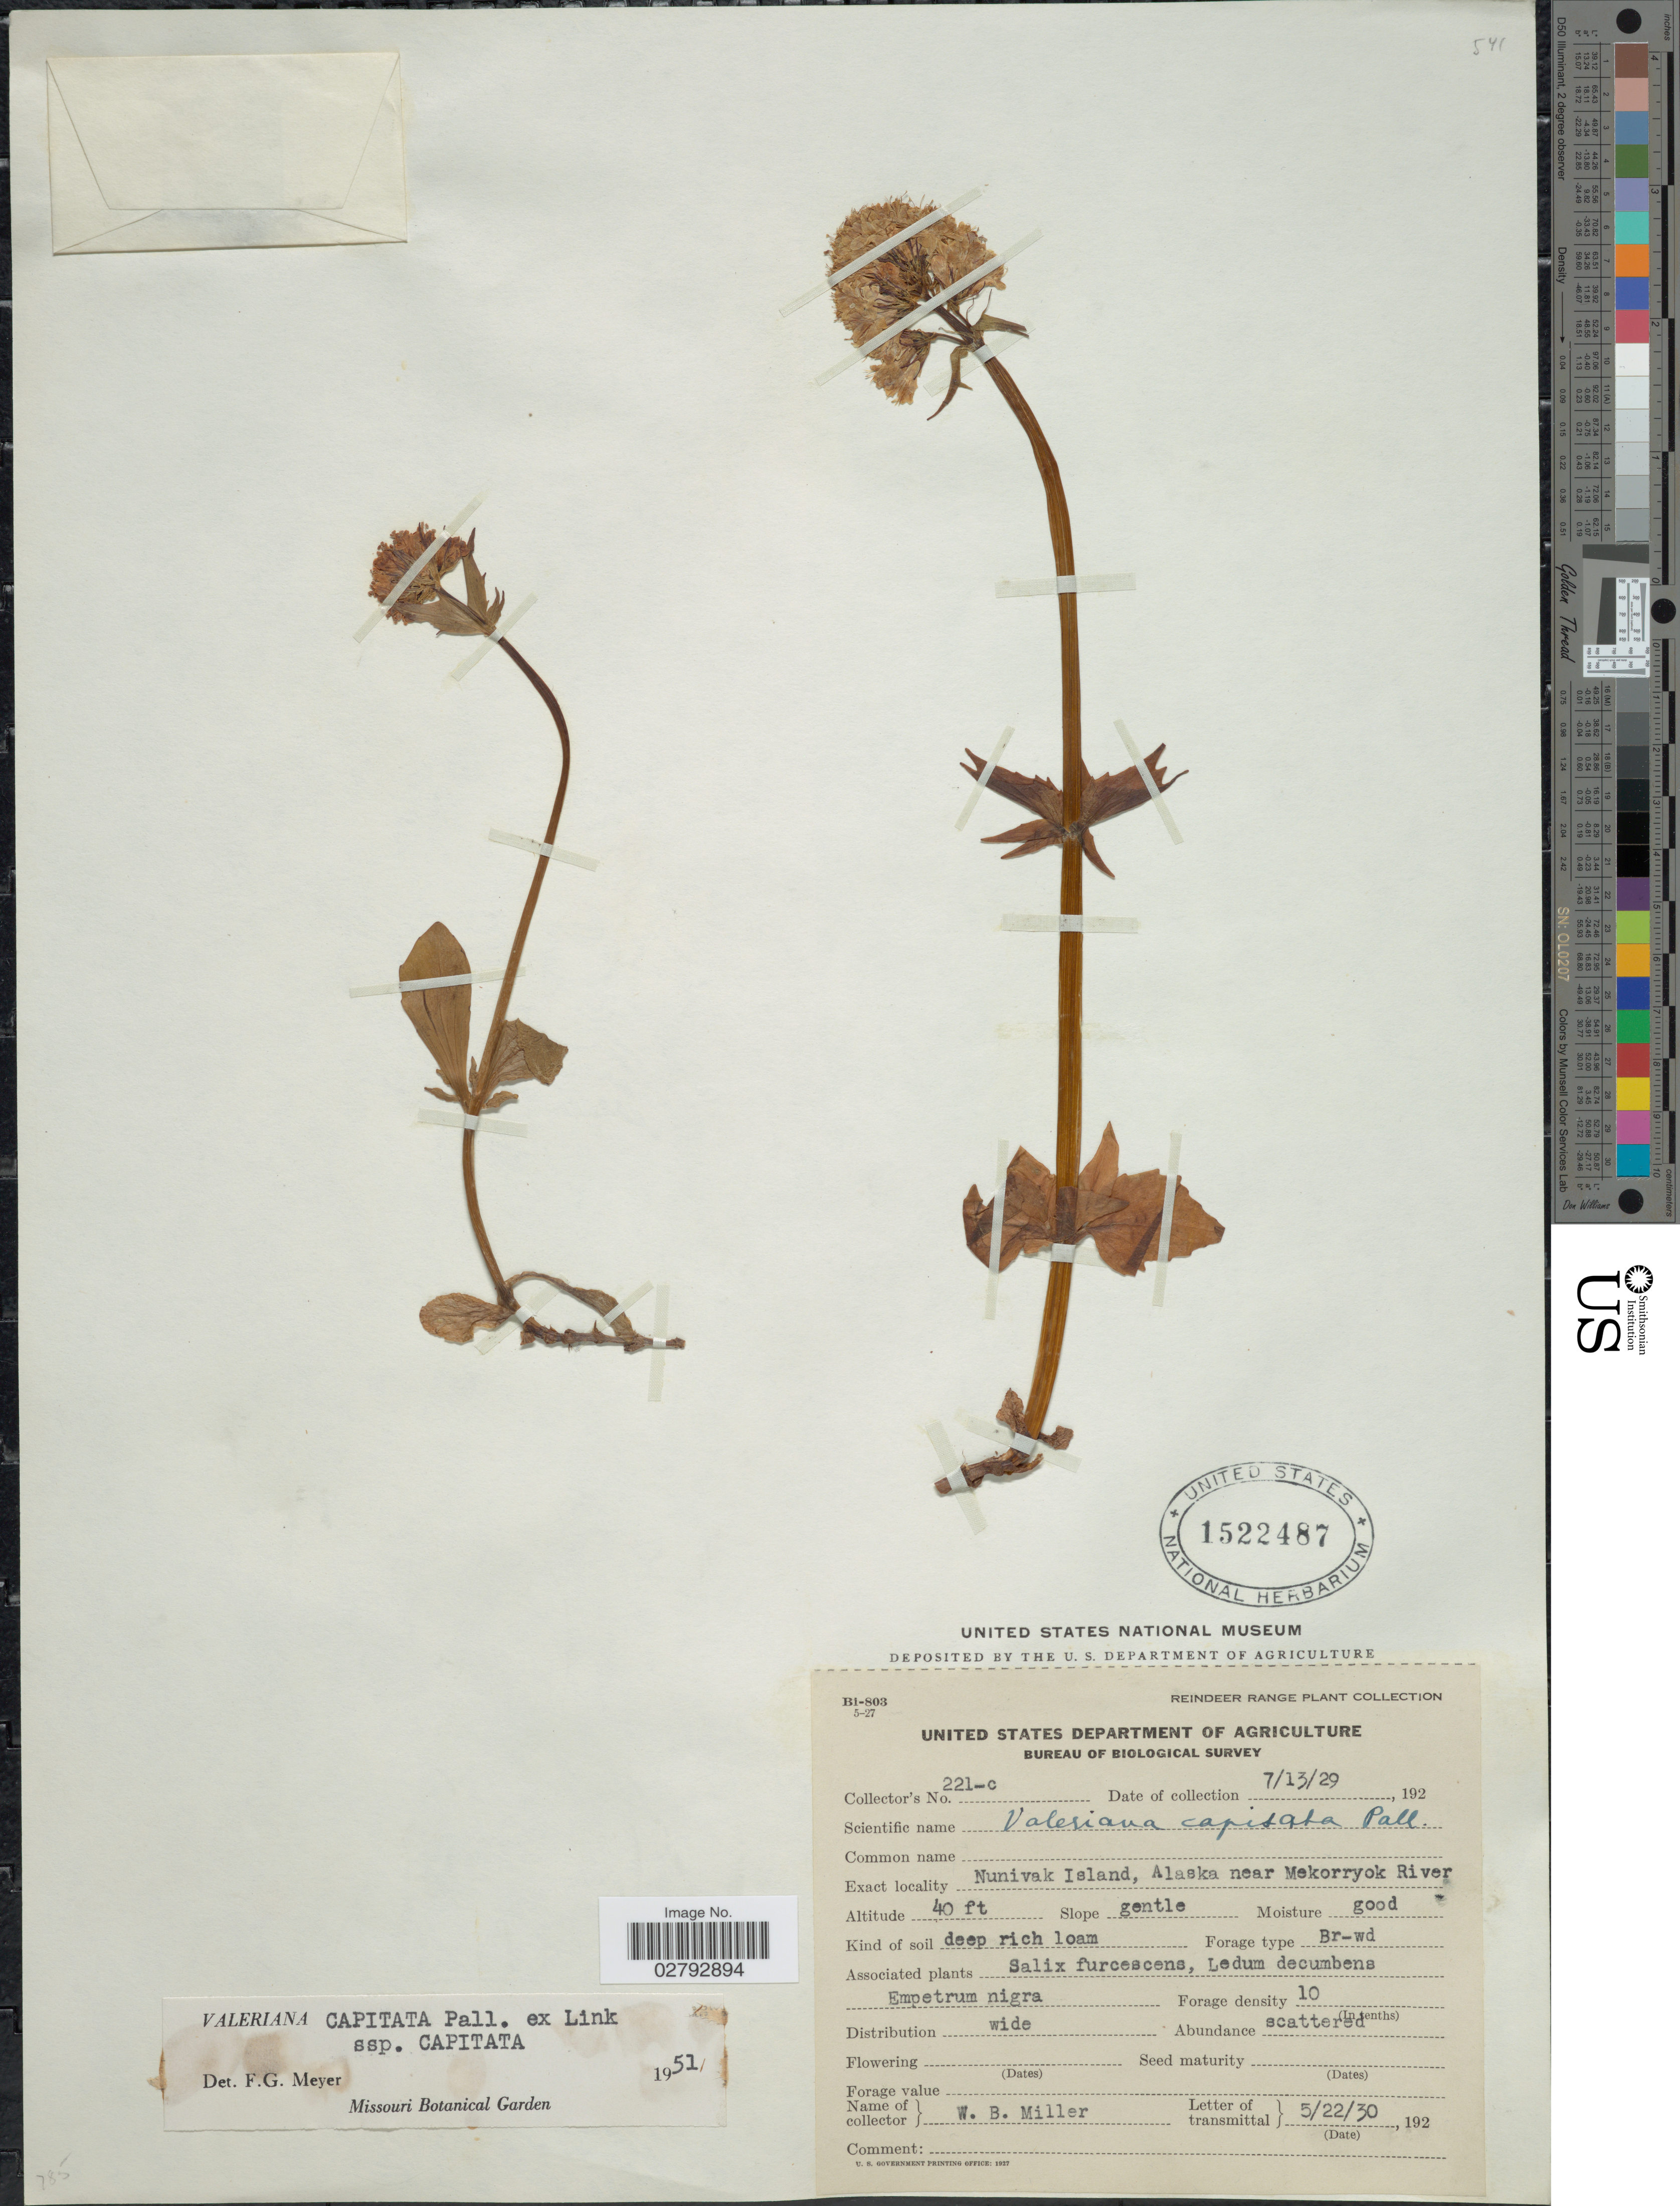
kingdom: Plantae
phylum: Tracheophyta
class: Magnoliopsida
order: Dipsacales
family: Caprifoliaceae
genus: Valeriana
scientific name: Valeriana capitata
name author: Link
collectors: W. Miller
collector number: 221-c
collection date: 1929-07-13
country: United States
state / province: Alaska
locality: Nunivak Island, Alaska near Mekorryok River.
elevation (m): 12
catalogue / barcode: US 1522487